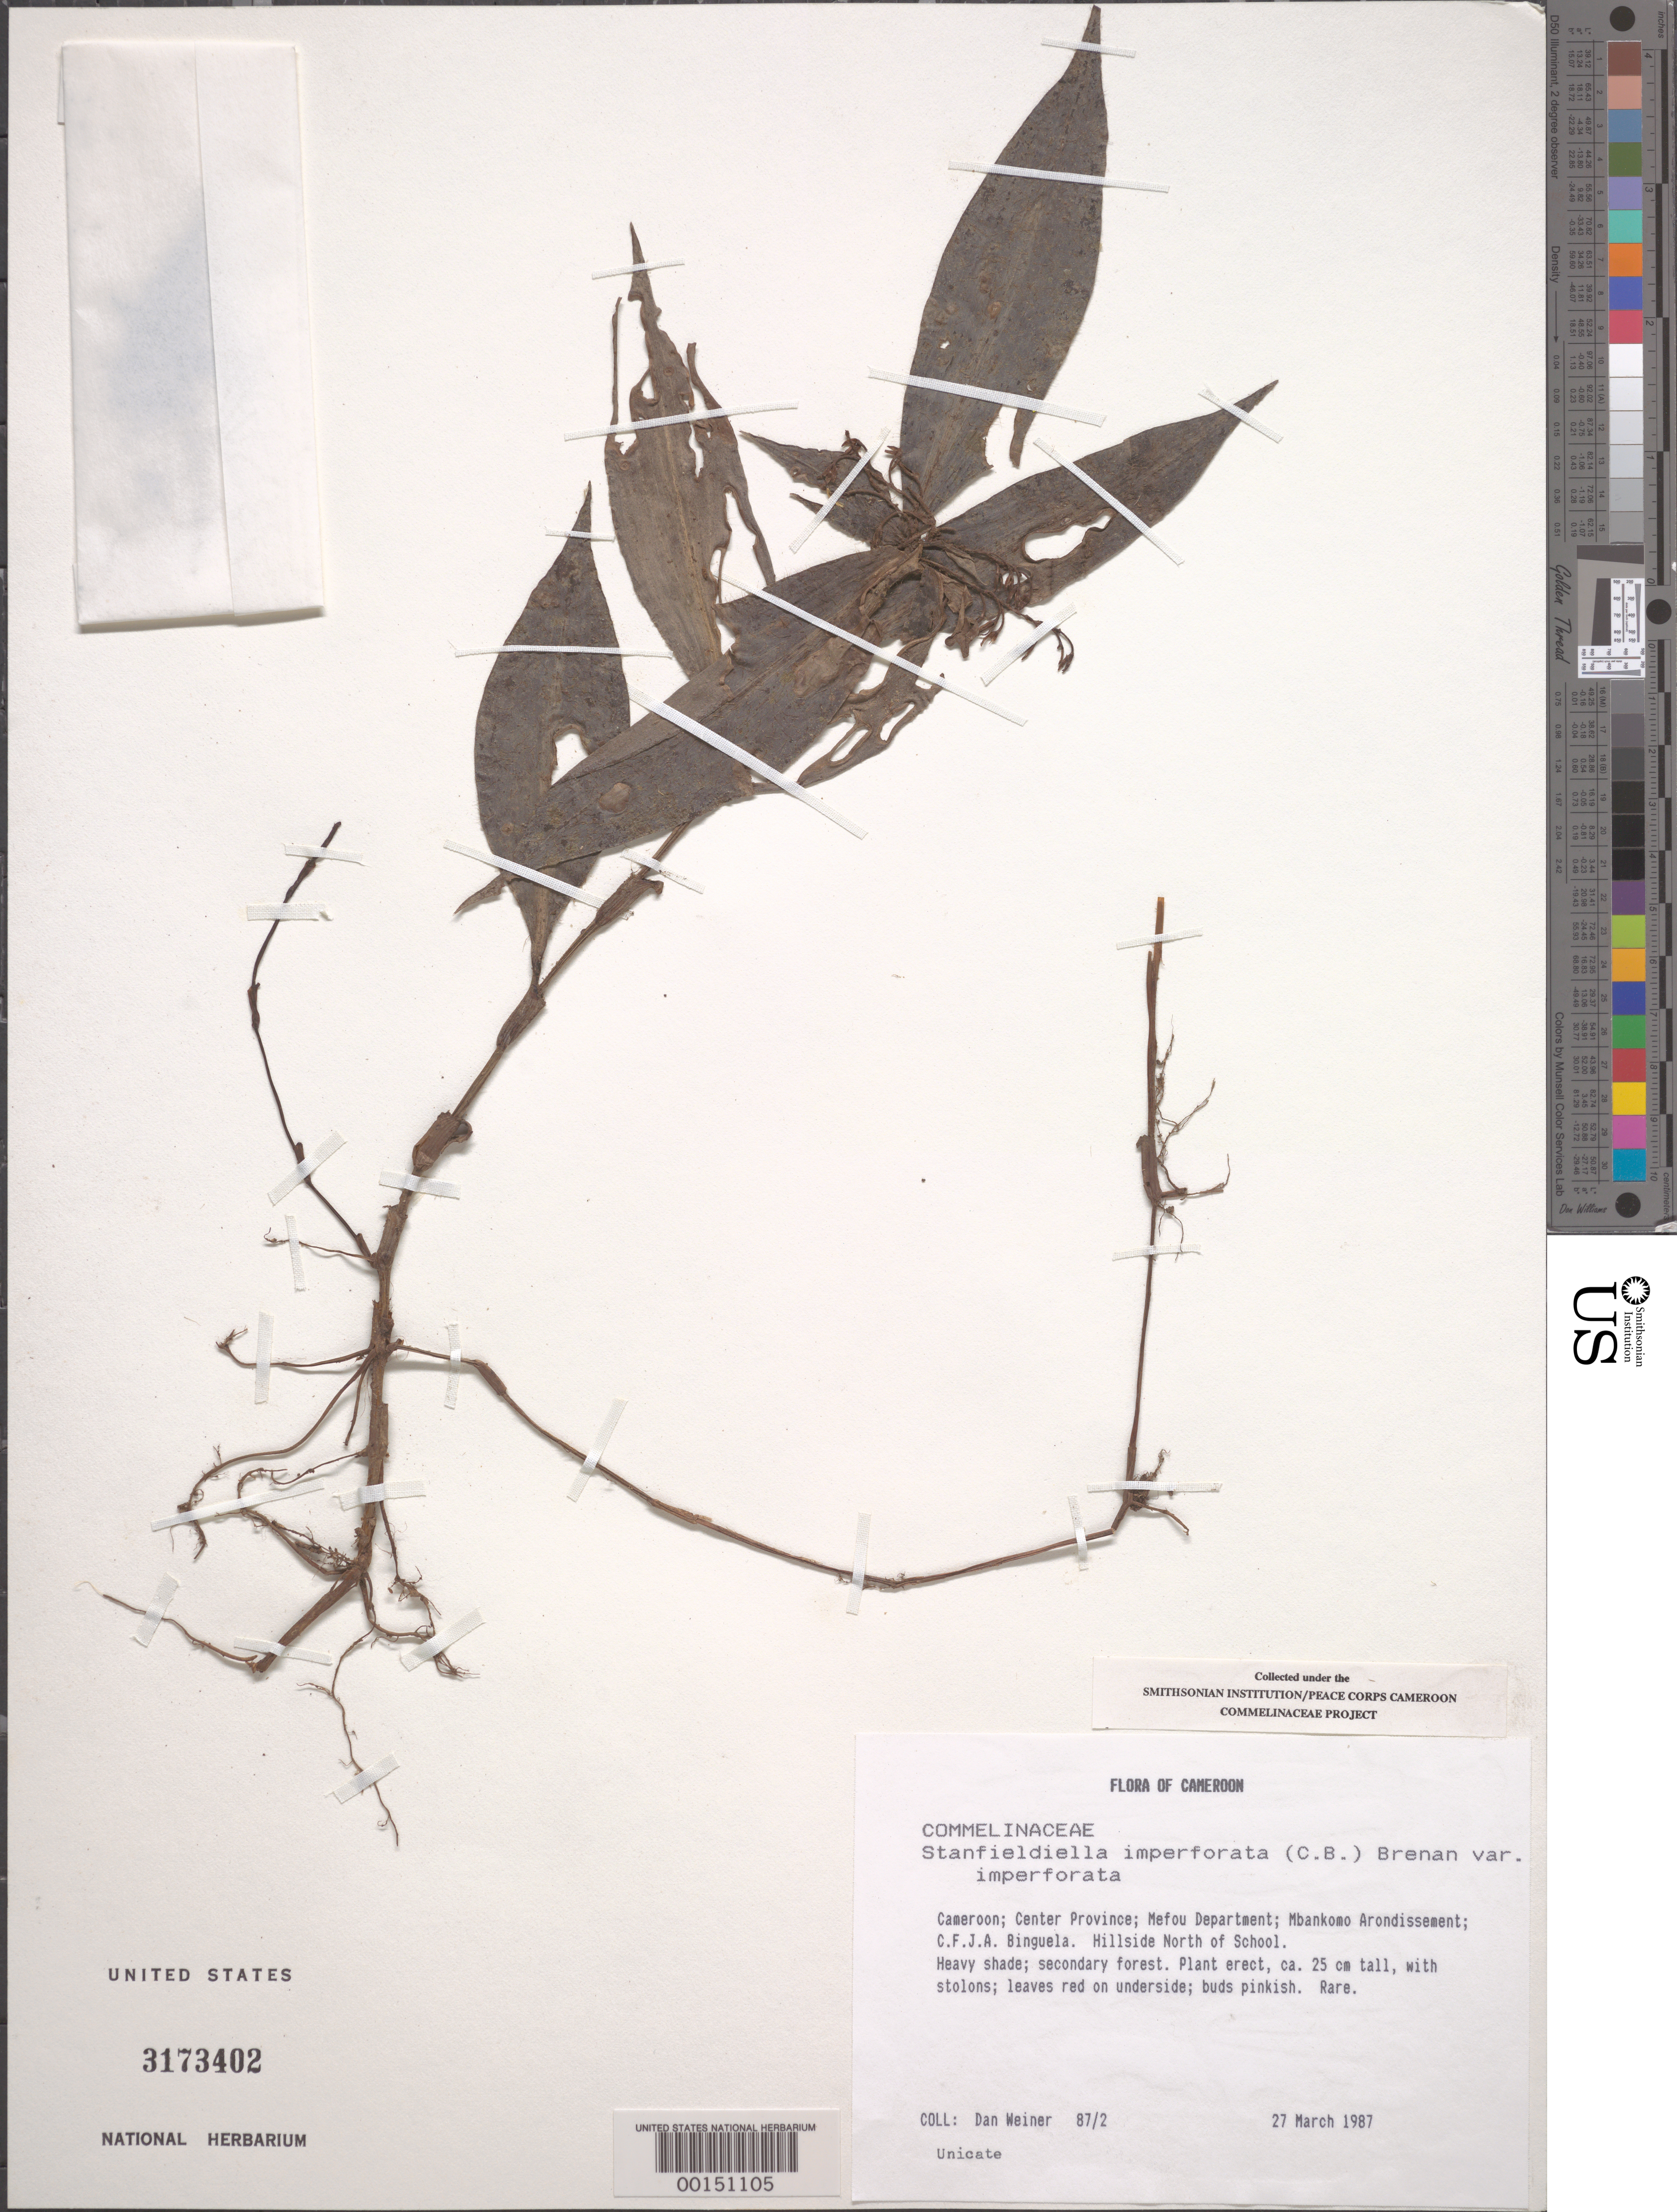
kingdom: Plantae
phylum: Tracheophyta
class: Liliopsida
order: Commelinales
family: Commelinaceae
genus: Stanfieldiella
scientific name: Stanfieldiella imperforata var. imperforata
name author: (C.B. Clarke) Brenan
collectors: D. Weiner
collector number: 87/2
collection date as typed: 27 Mar 1987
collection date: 1987-03-27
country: Cameroon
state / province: Centre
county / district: Méfou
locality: Mbankomo arondissement, c.f.j.a. binguela, hillside north of school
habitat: Secondary forest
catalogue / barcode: US 3173402